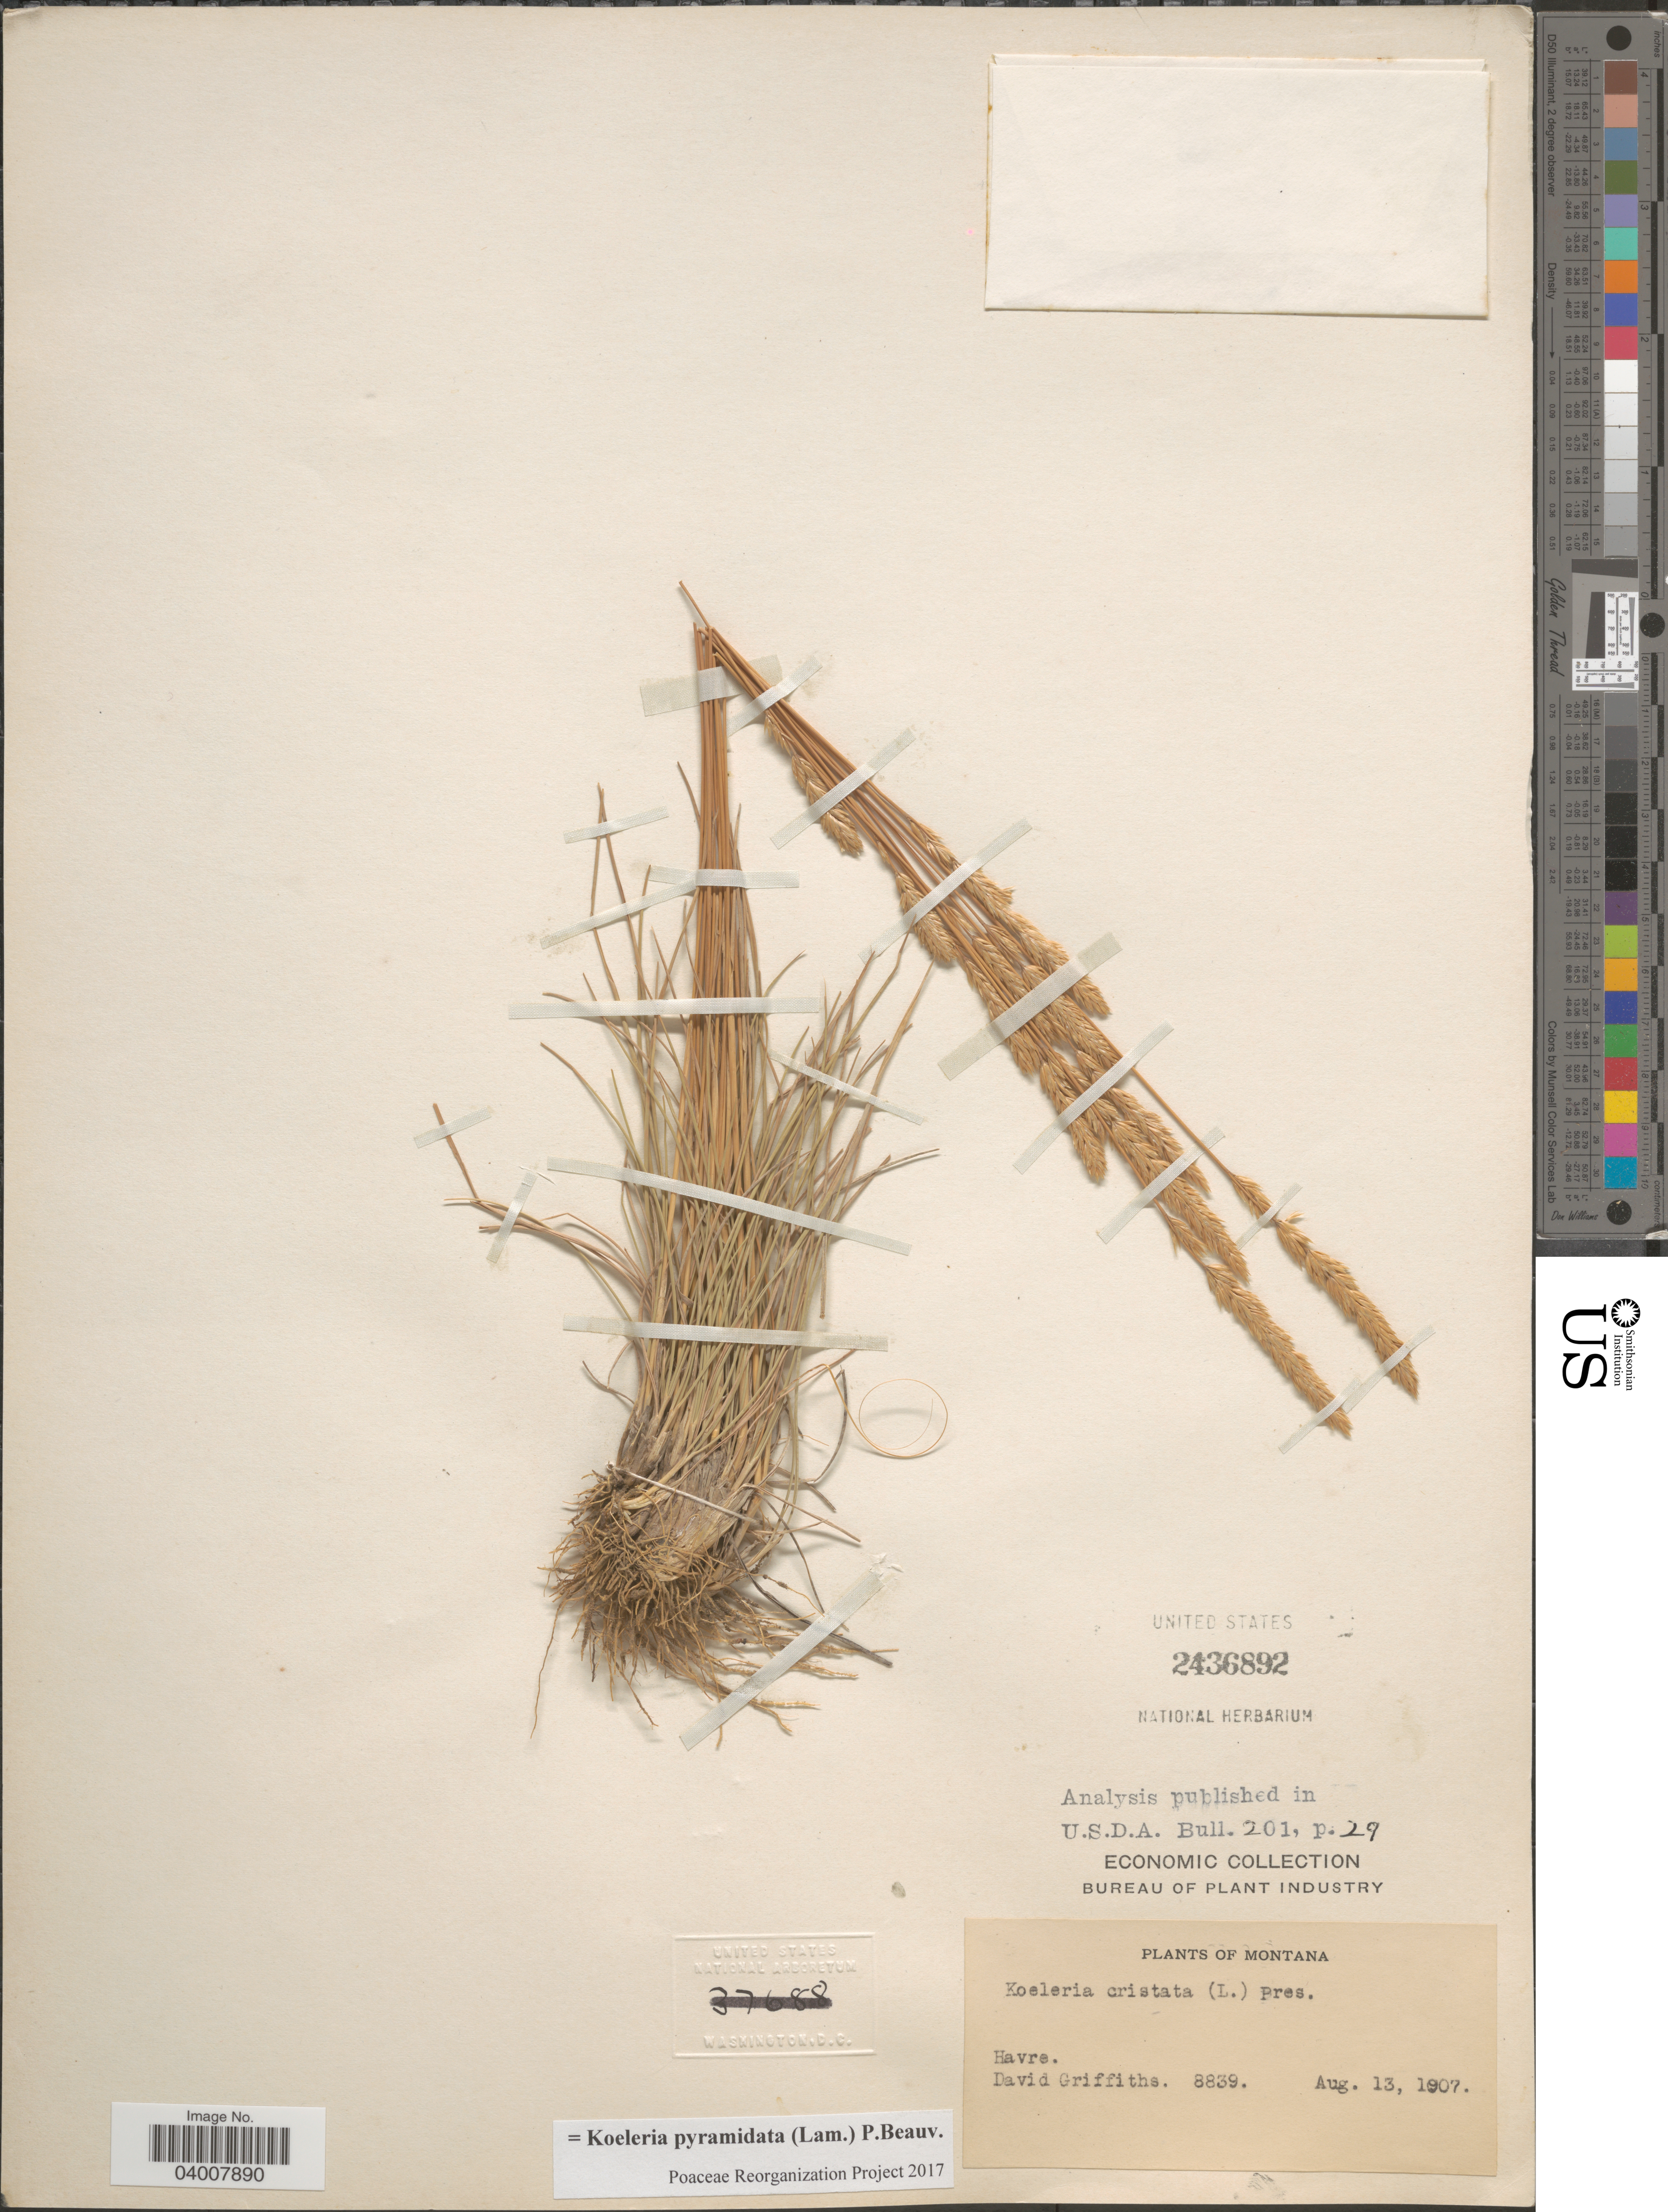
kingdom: Plantae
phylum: Tracheophyta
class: Liliopsida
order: Poales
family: Poaceae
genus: Koeleria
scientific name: Koeleria pyramidata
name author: (Lam.) P. Beauv.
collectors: D. Griffiths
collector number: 8839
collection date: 1907-08-13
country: United States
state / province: Montana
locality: Havre.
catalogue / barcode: US 2436892